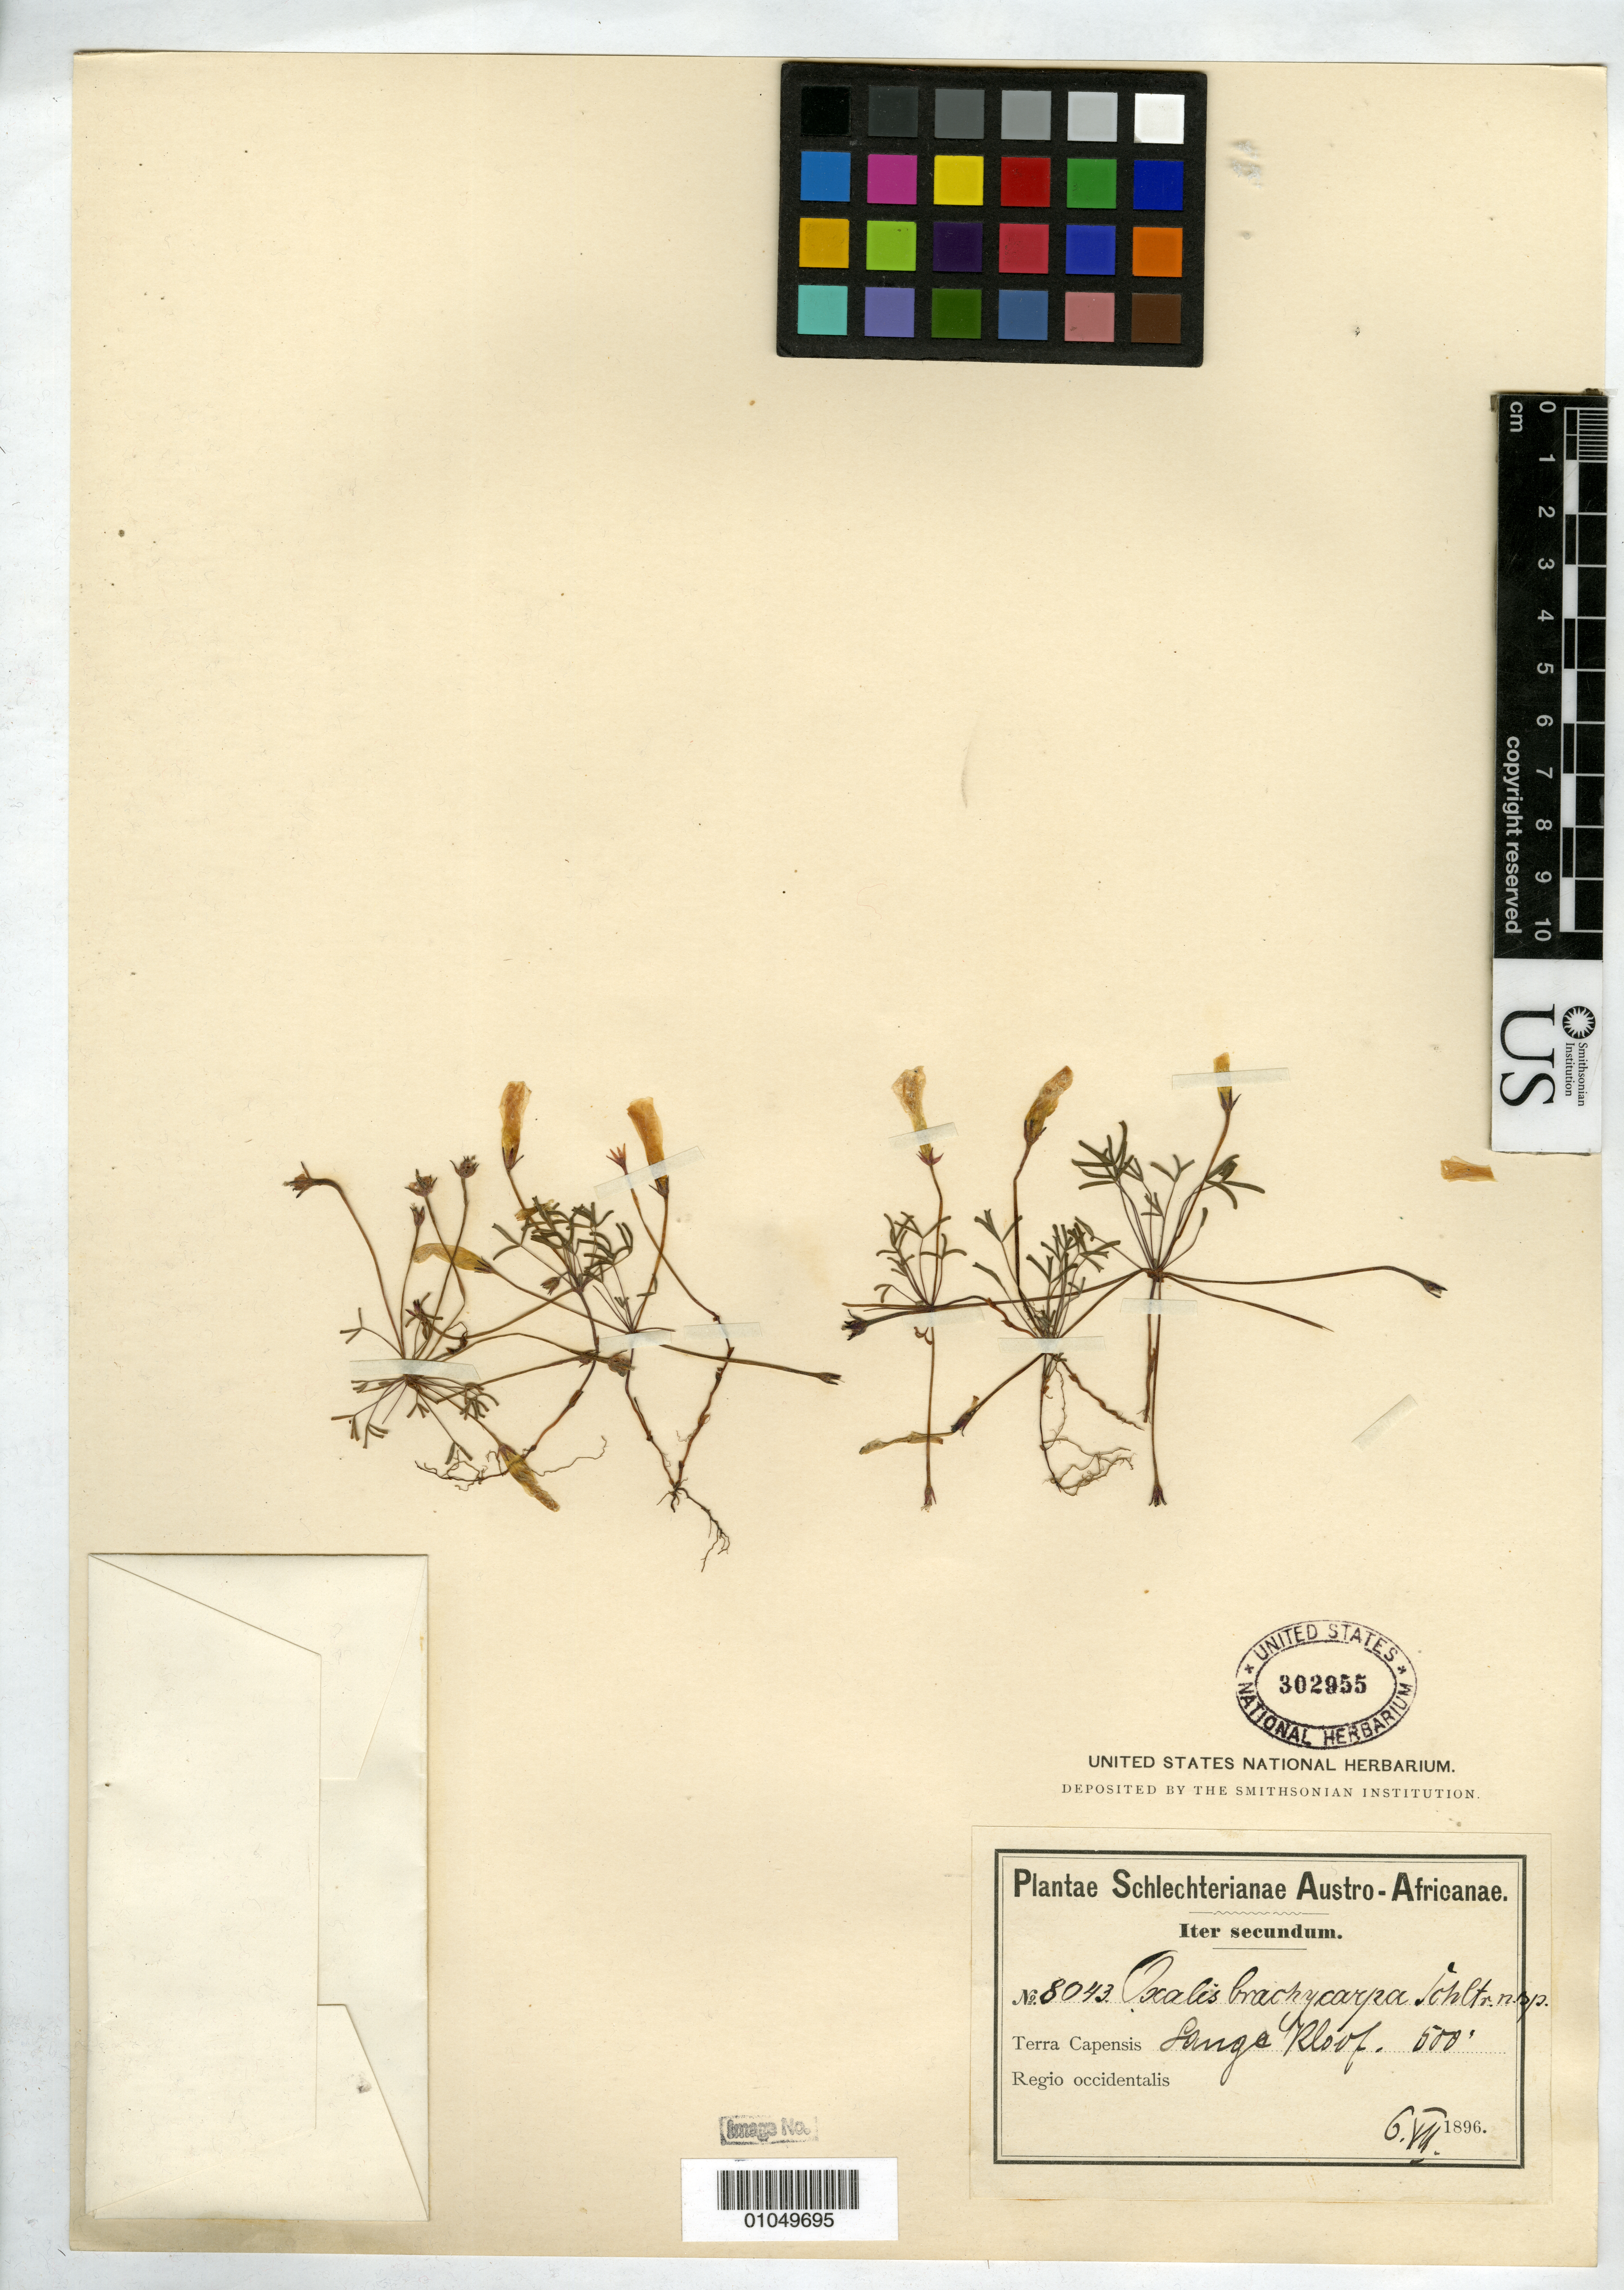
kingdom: Plantae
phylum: Tracheophyta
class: Magnoliopsida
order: Oxalidales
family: Oxalidaceae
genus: Oxalis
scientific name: Oxalis brachycarpa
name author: Schltr.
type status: Isotype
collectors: F. R. R. Schlechter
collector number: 8043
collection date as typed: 06 Jul 1896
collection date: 1896-07-06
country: South Africa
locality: Terra Capensis, Lange Kloof.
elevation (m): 152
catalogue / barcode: US 302955